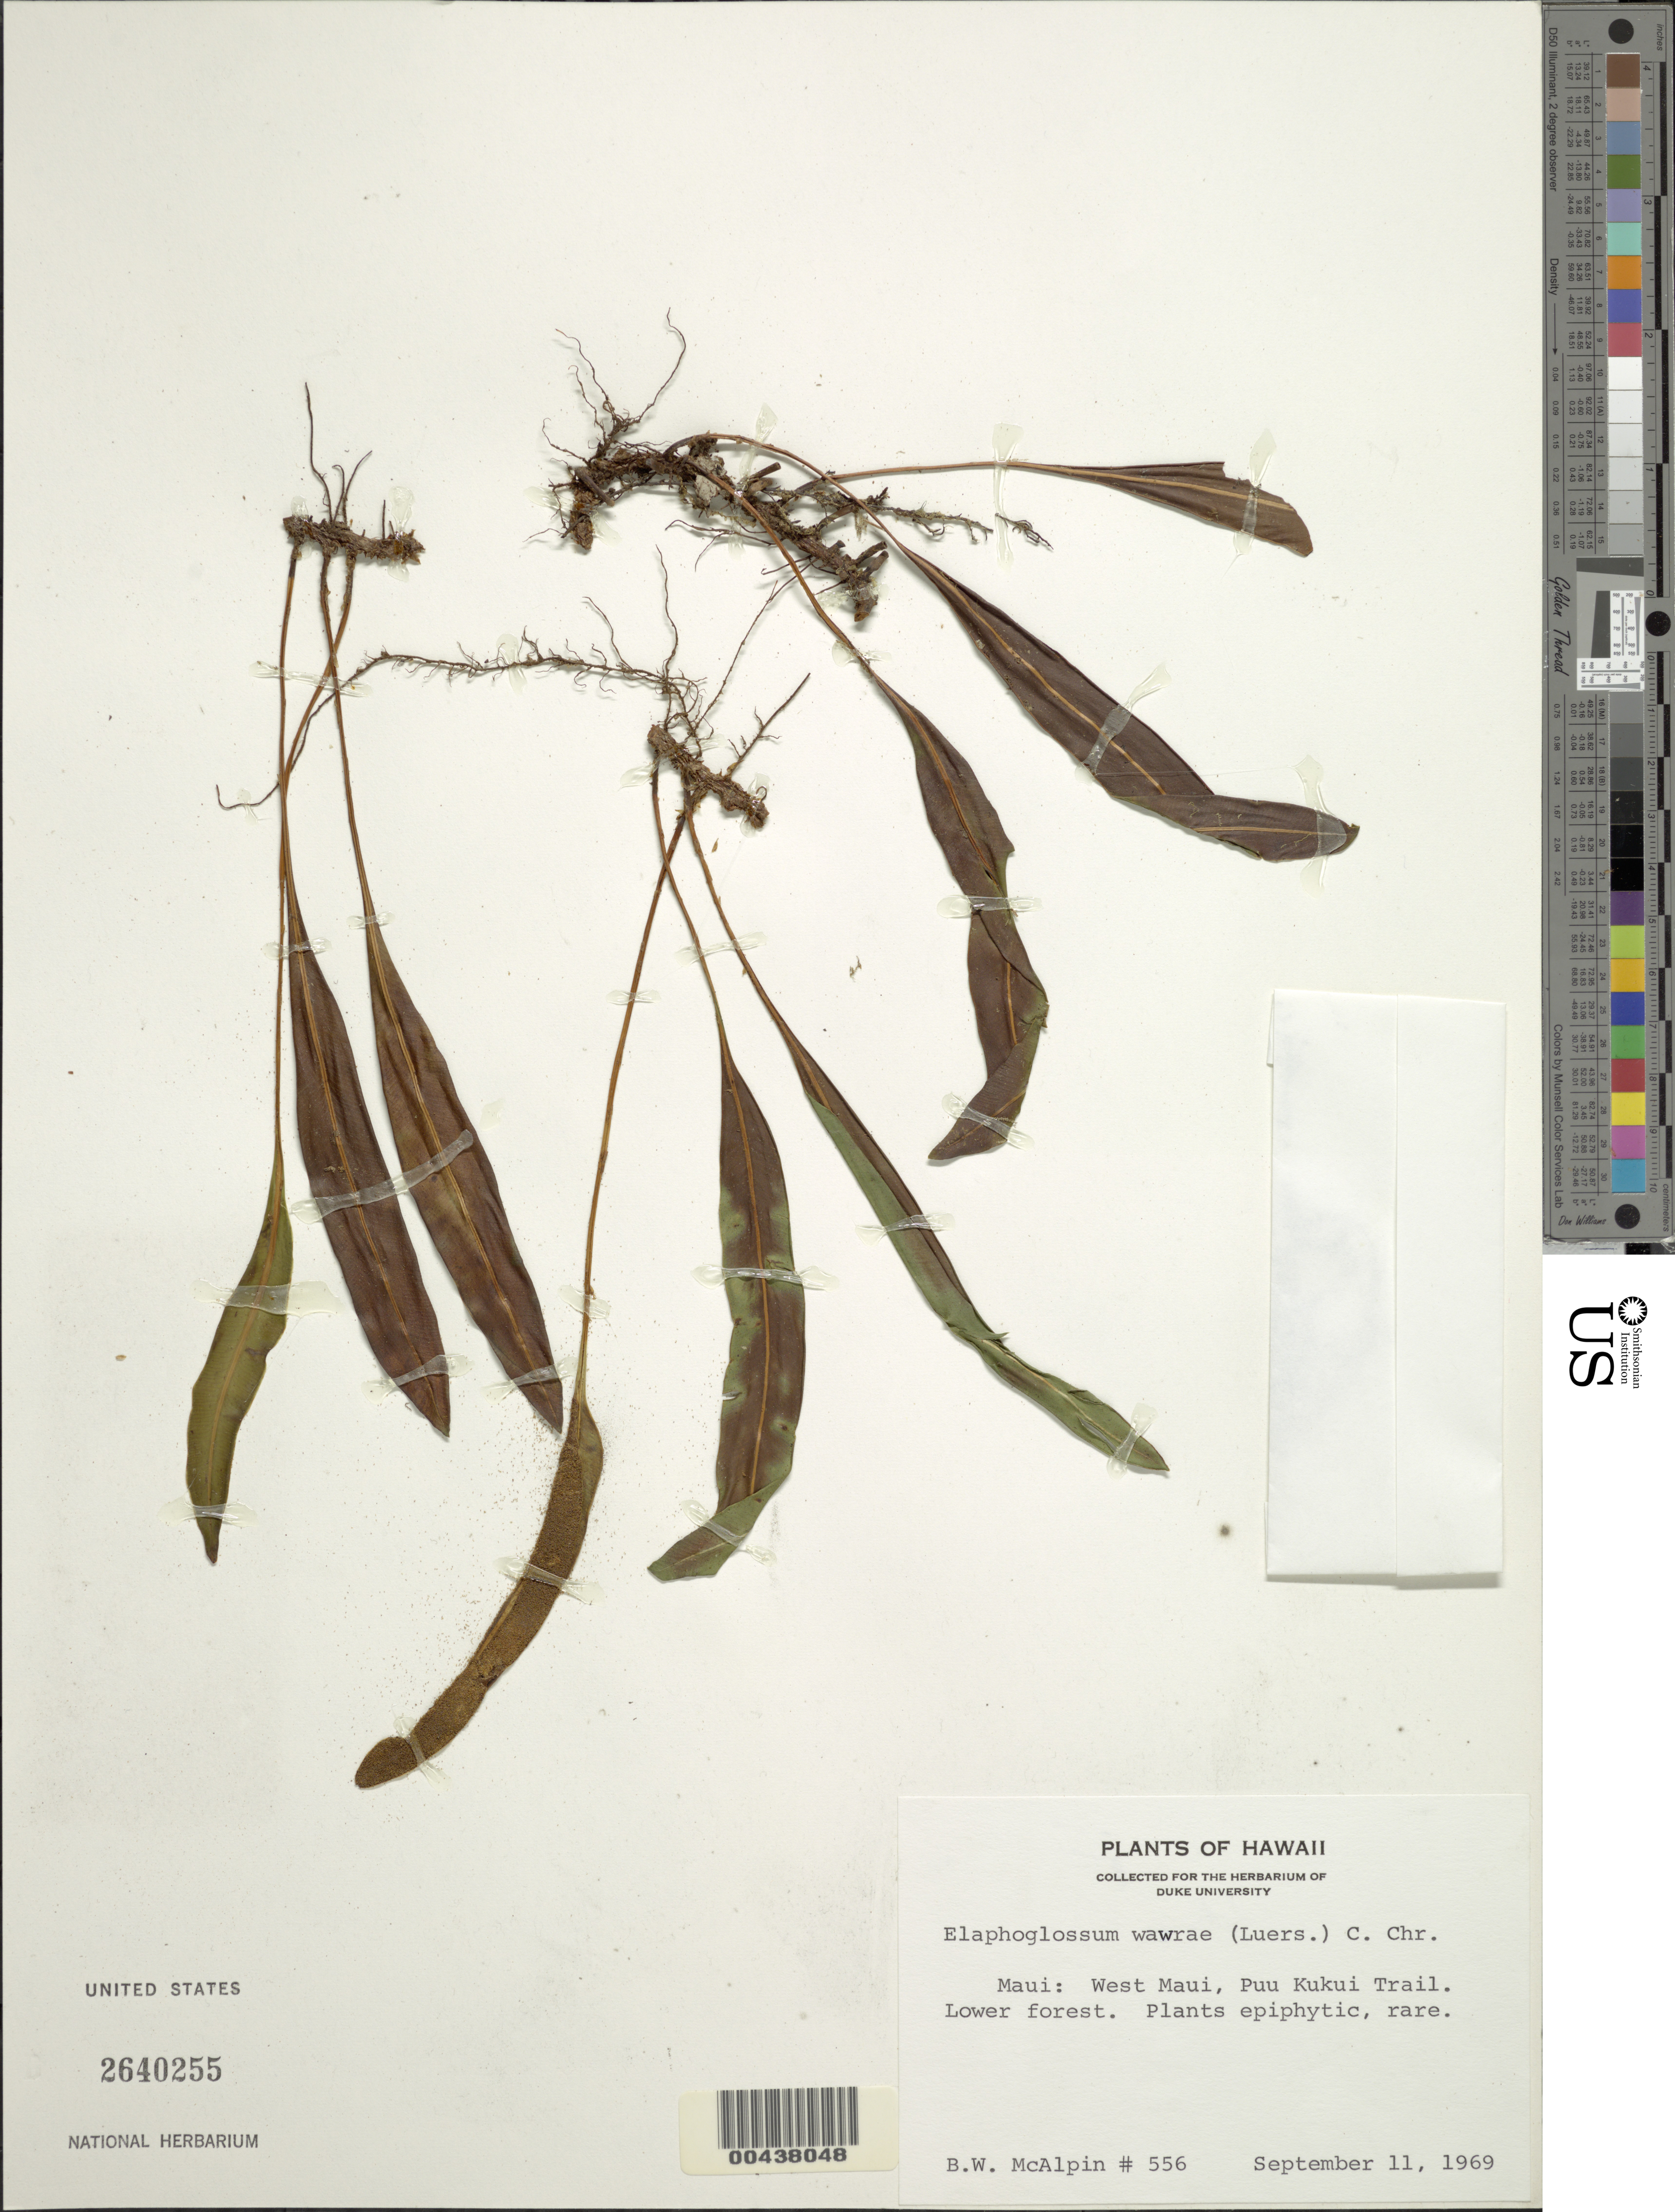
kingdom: Plantae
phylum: Tracheophyta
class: Polypodiopsida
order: Polypodiales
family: Dryopteridaceae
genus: Elaphoglossum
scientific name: Elaphoglossum wawrae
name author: (Luerss.) C. Chr.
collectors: B. McAlpine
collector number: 556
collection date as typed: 11 Sep 1969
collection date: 1969-09-11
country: United States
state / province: Hawaii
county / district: Maui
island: Maui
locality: W Maui, Puu Kukui Trail. Lower forest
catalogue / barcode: US 2640255